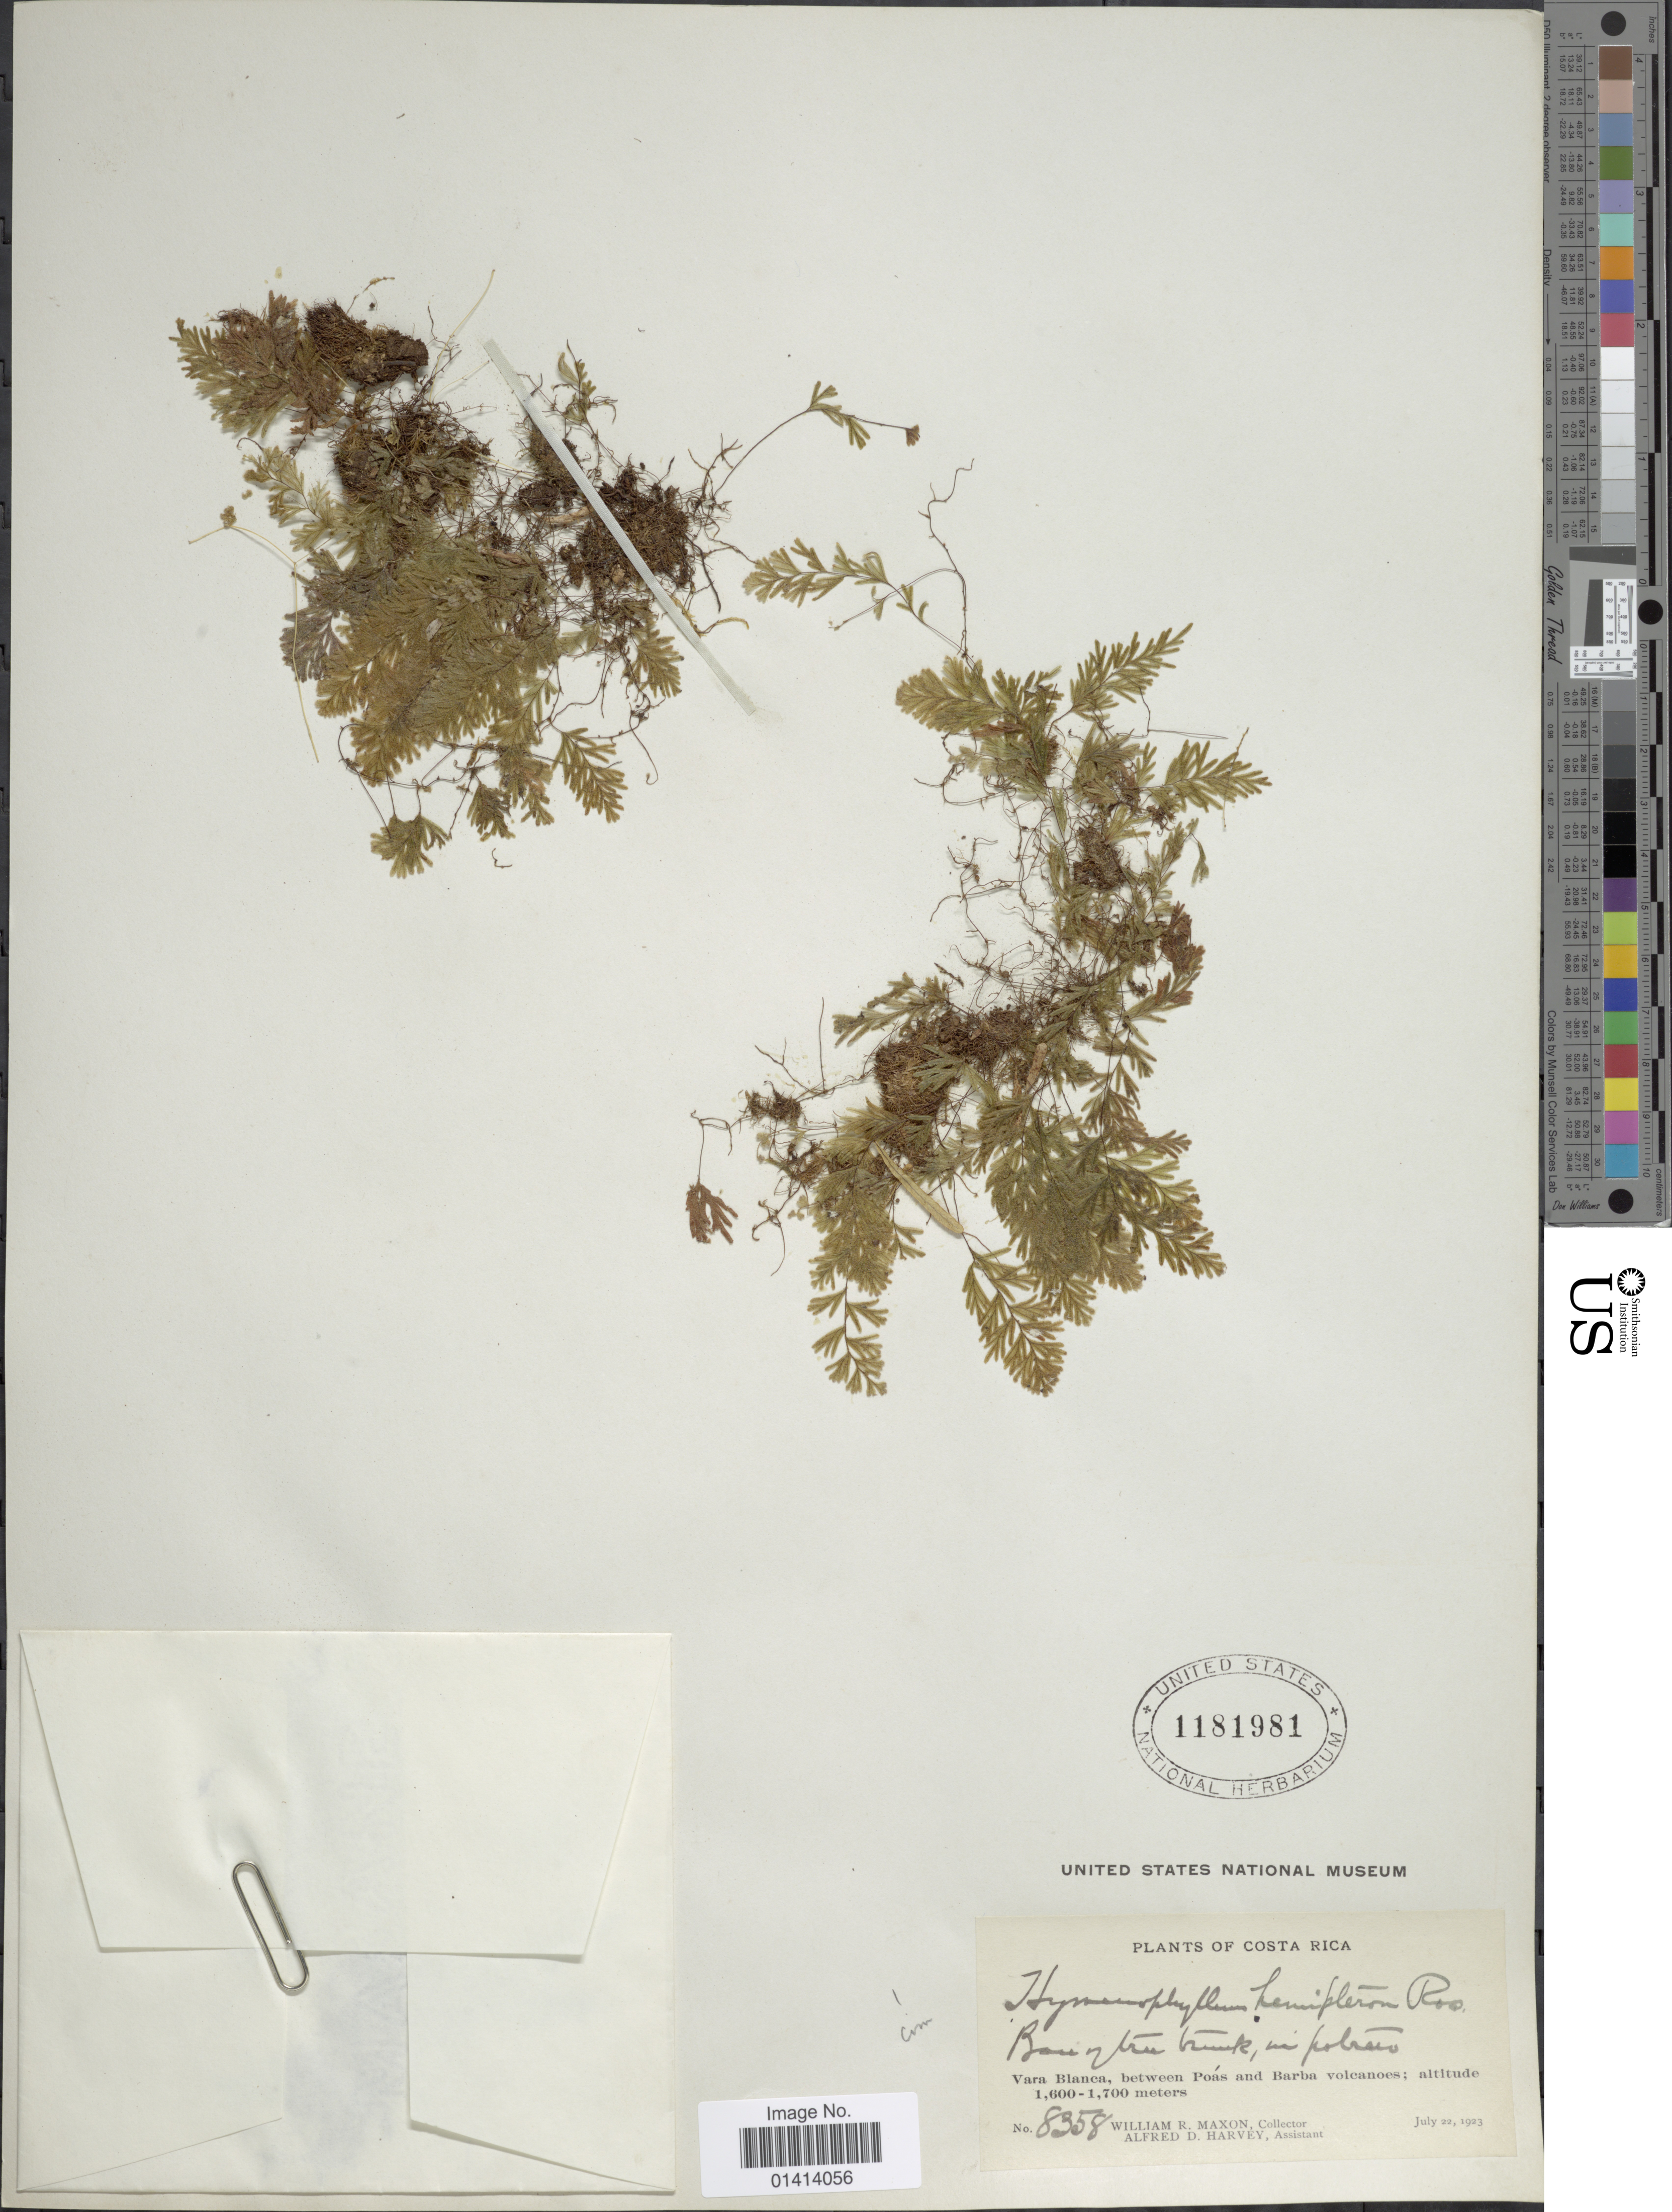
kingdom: Plantae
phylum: Tracheophyta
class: Polypodiopsida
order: Hymenophyllales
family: Hymenophyllaceae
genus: Hymenophyllum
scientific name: Hymenophyllum hemipteron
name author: Rosenst.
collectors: W. R. Maxon & A. D. Harvey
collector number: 8358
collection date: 1923-07-22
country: Costa Rica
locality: Vara Blanca, between Poás and Barba volcanoes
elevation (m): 1600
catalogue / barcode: US 1181981